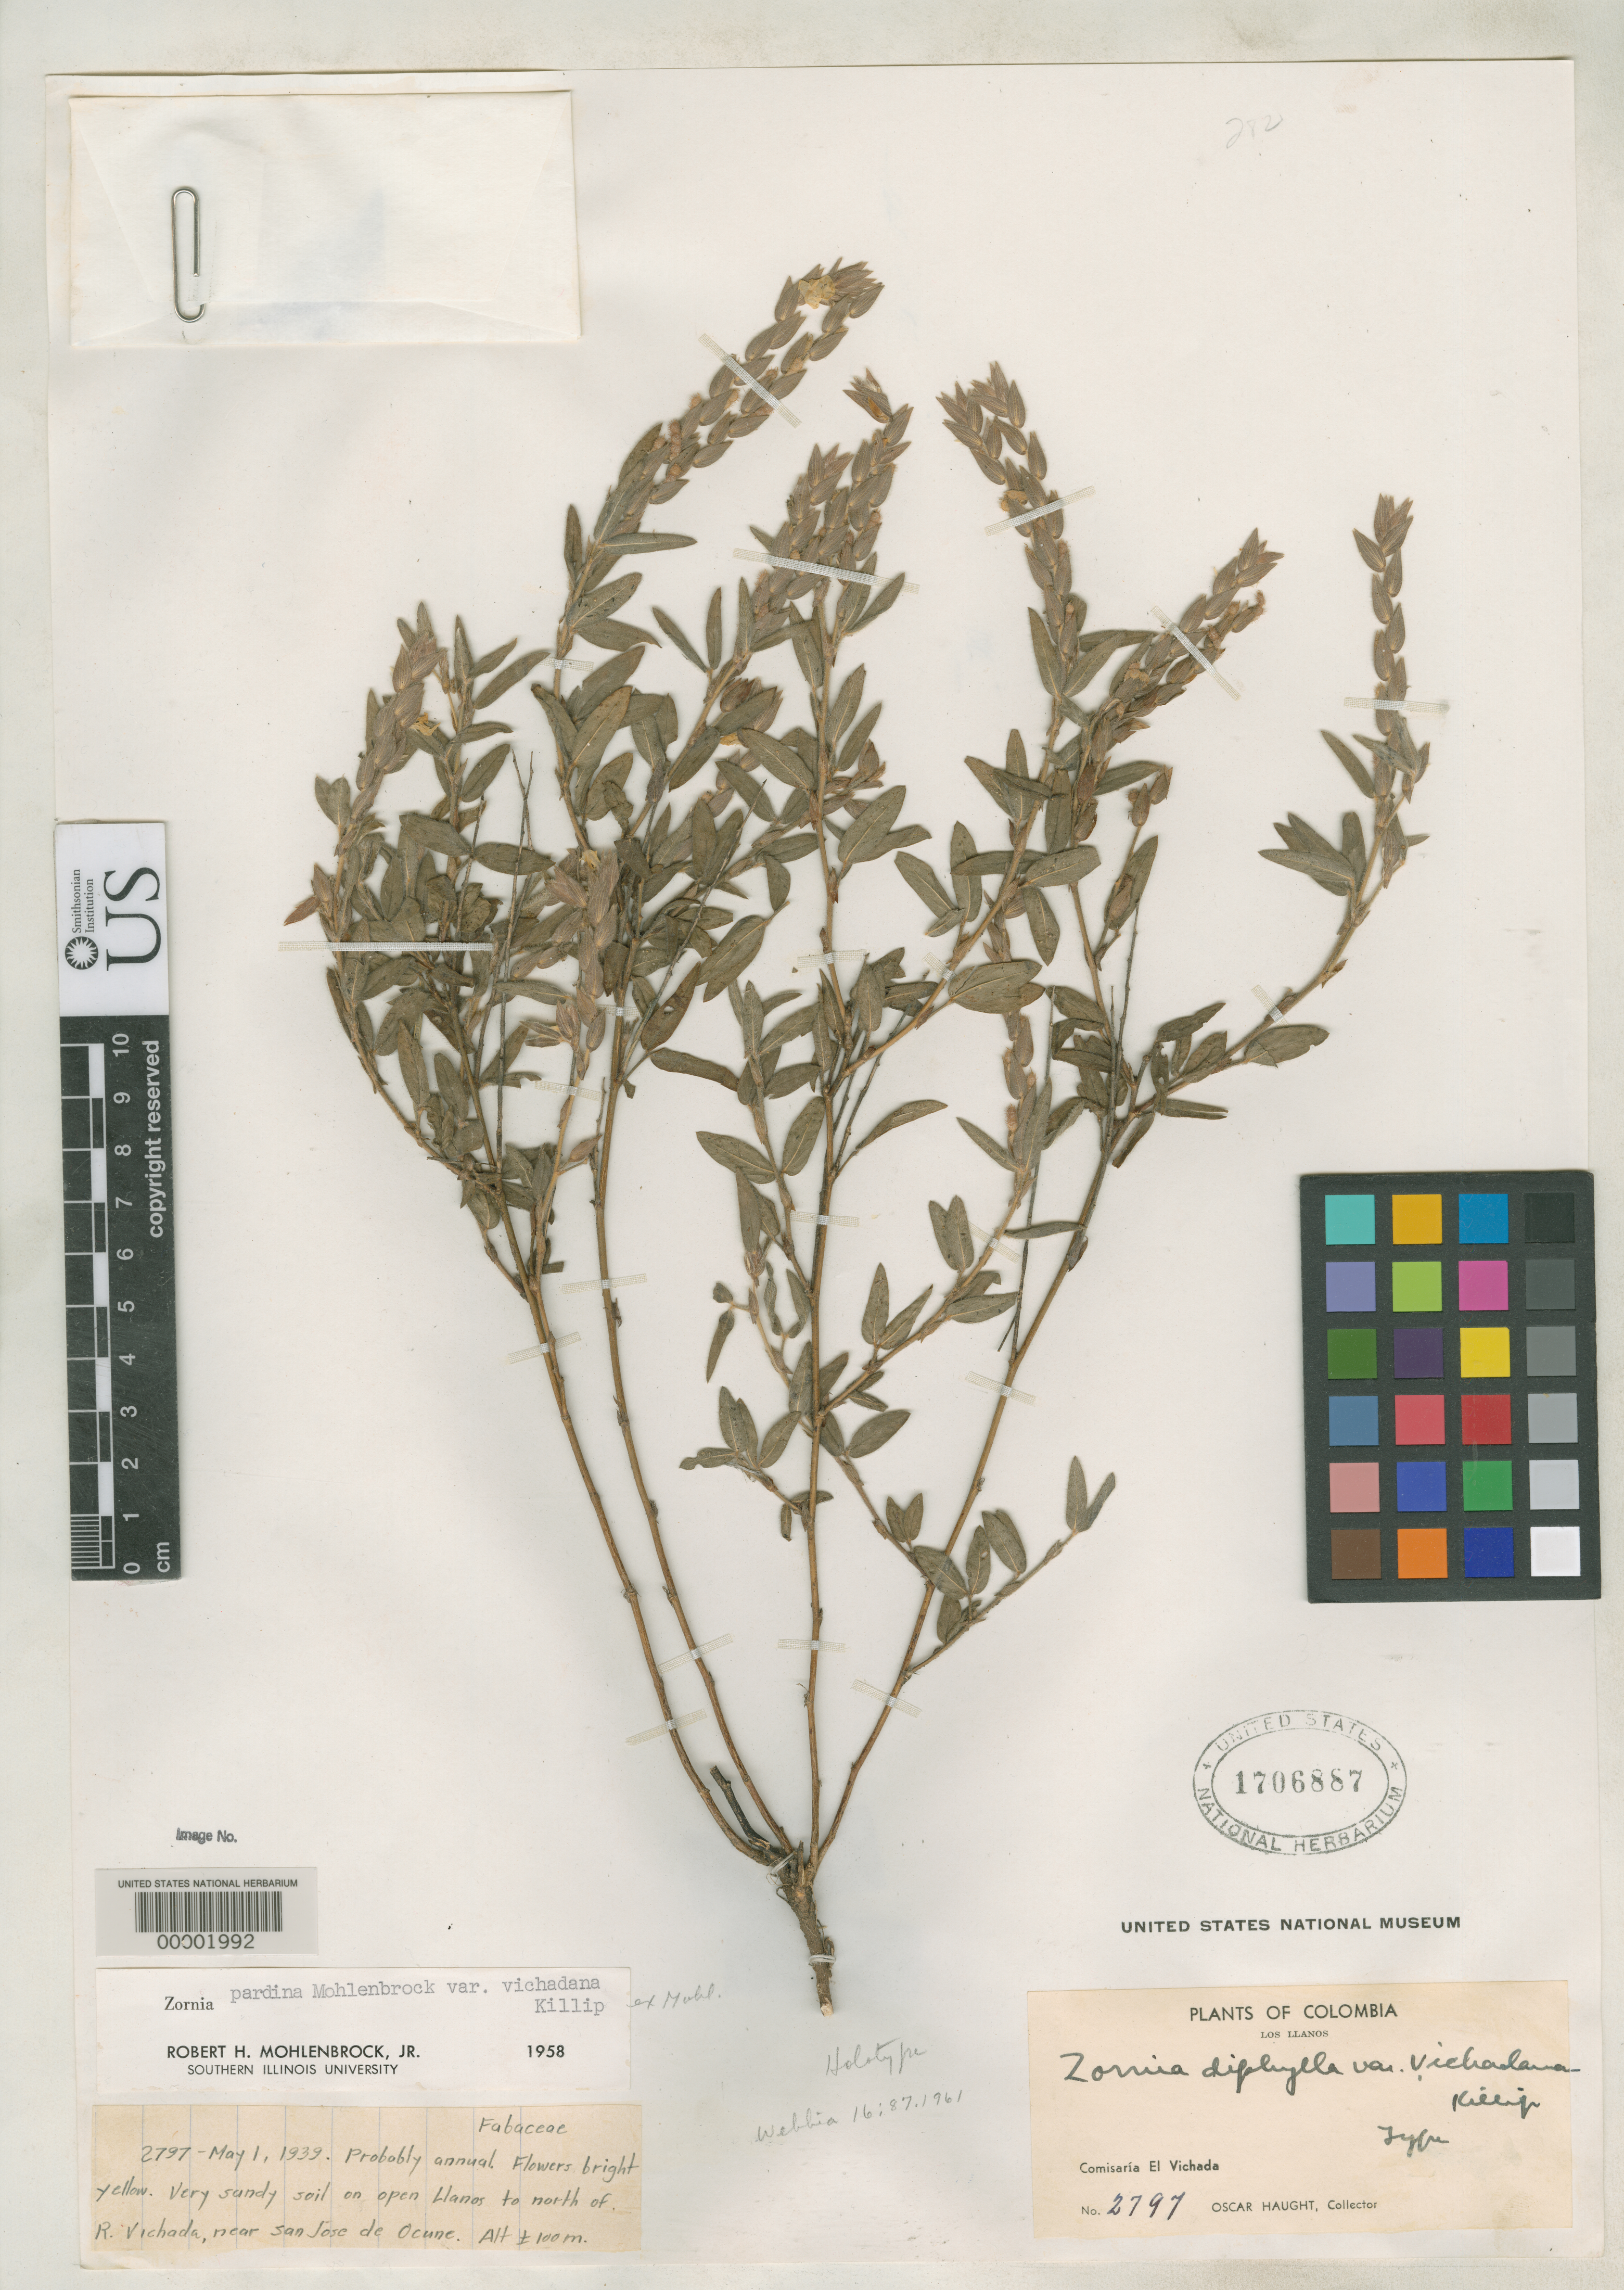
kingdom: Plantae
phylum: Tracheophyta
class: Magnoliopsida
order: Fabales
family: Fabaceae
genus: Zornia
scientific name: Zornia pardina var. vichadana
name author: Killip ex Mohlenbr.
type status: Holotype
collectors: O. L. Haught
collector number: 2797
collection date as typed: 01 May 1939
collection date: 1939-05-01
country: Colombia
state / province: Vichada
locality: Los Llanos N of Rio Vichada, near San Jose de Ocune.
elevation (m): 100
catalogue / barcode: US 1706887